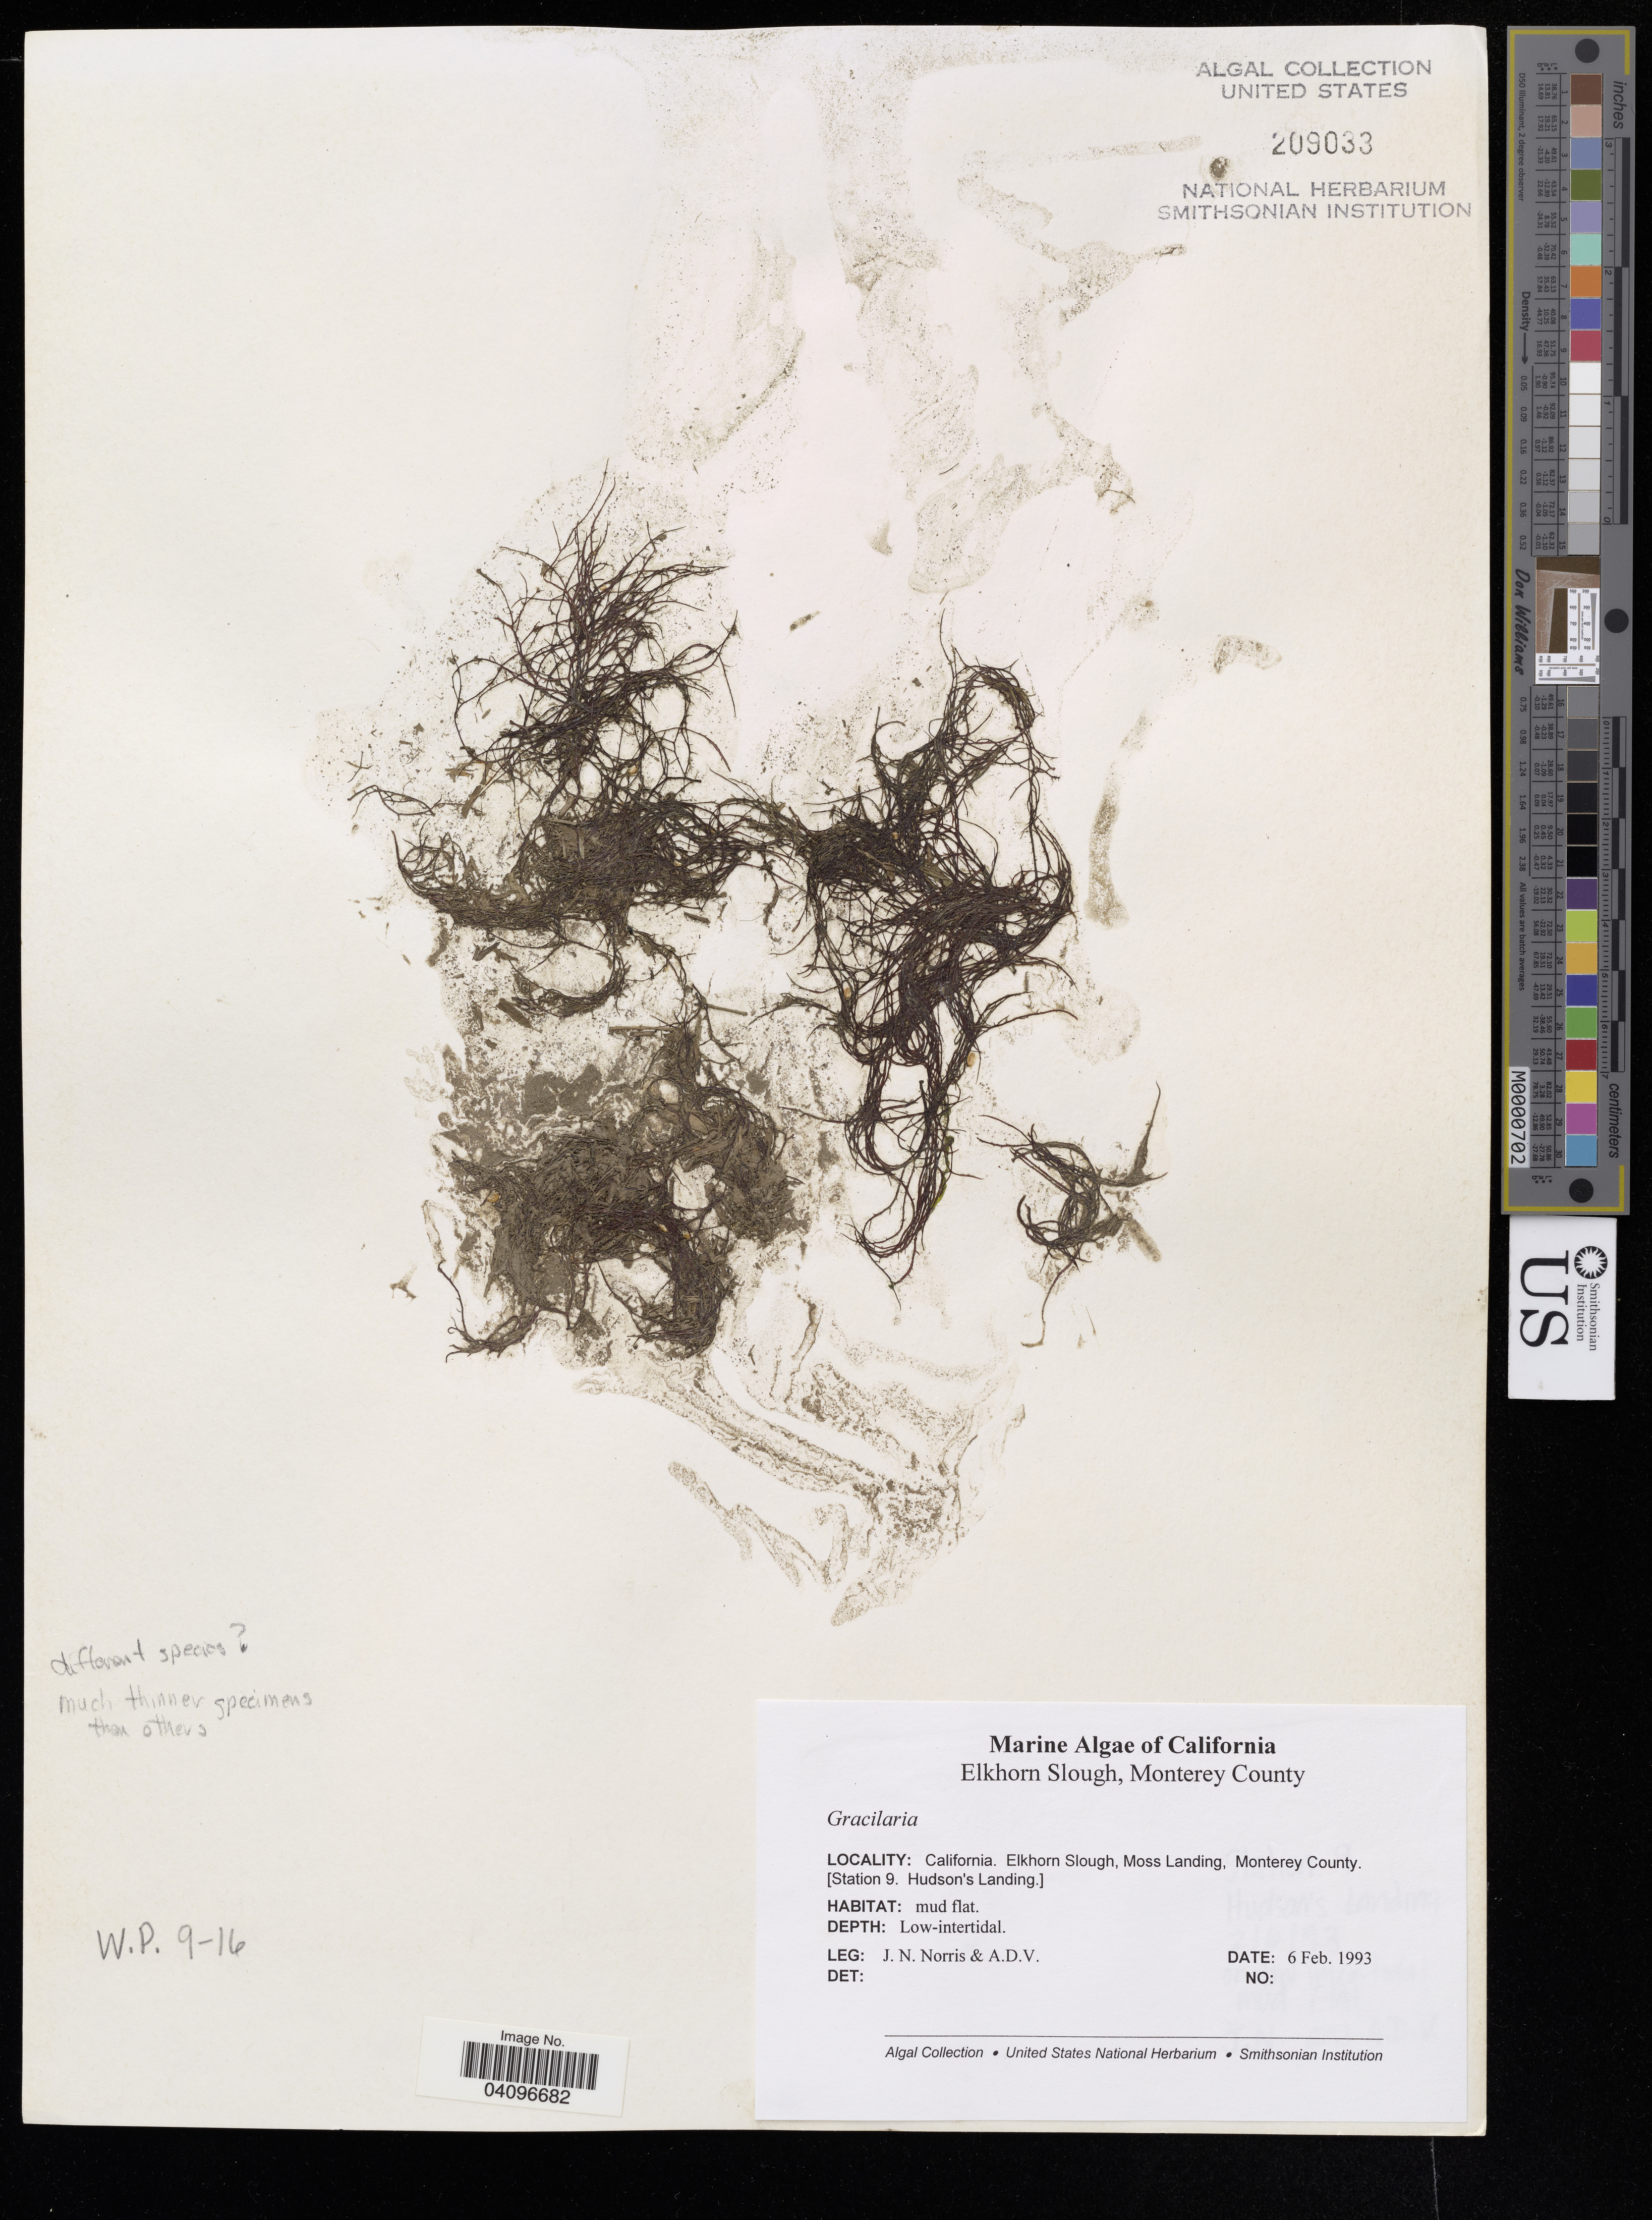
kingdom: Plantae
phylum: Rhodophyta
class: Florideophyceae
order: Gracilariales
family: Gracilariaceae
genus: Gracilaria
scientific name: Gracilaria sp.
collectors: J. N. Norris & A. D. V.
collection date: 1993-02-06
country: United States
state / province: California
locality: Elkhorn Slough, Moss landing, Monterey County. [Station 9. Hudson's Landing].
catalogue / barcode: US 209033